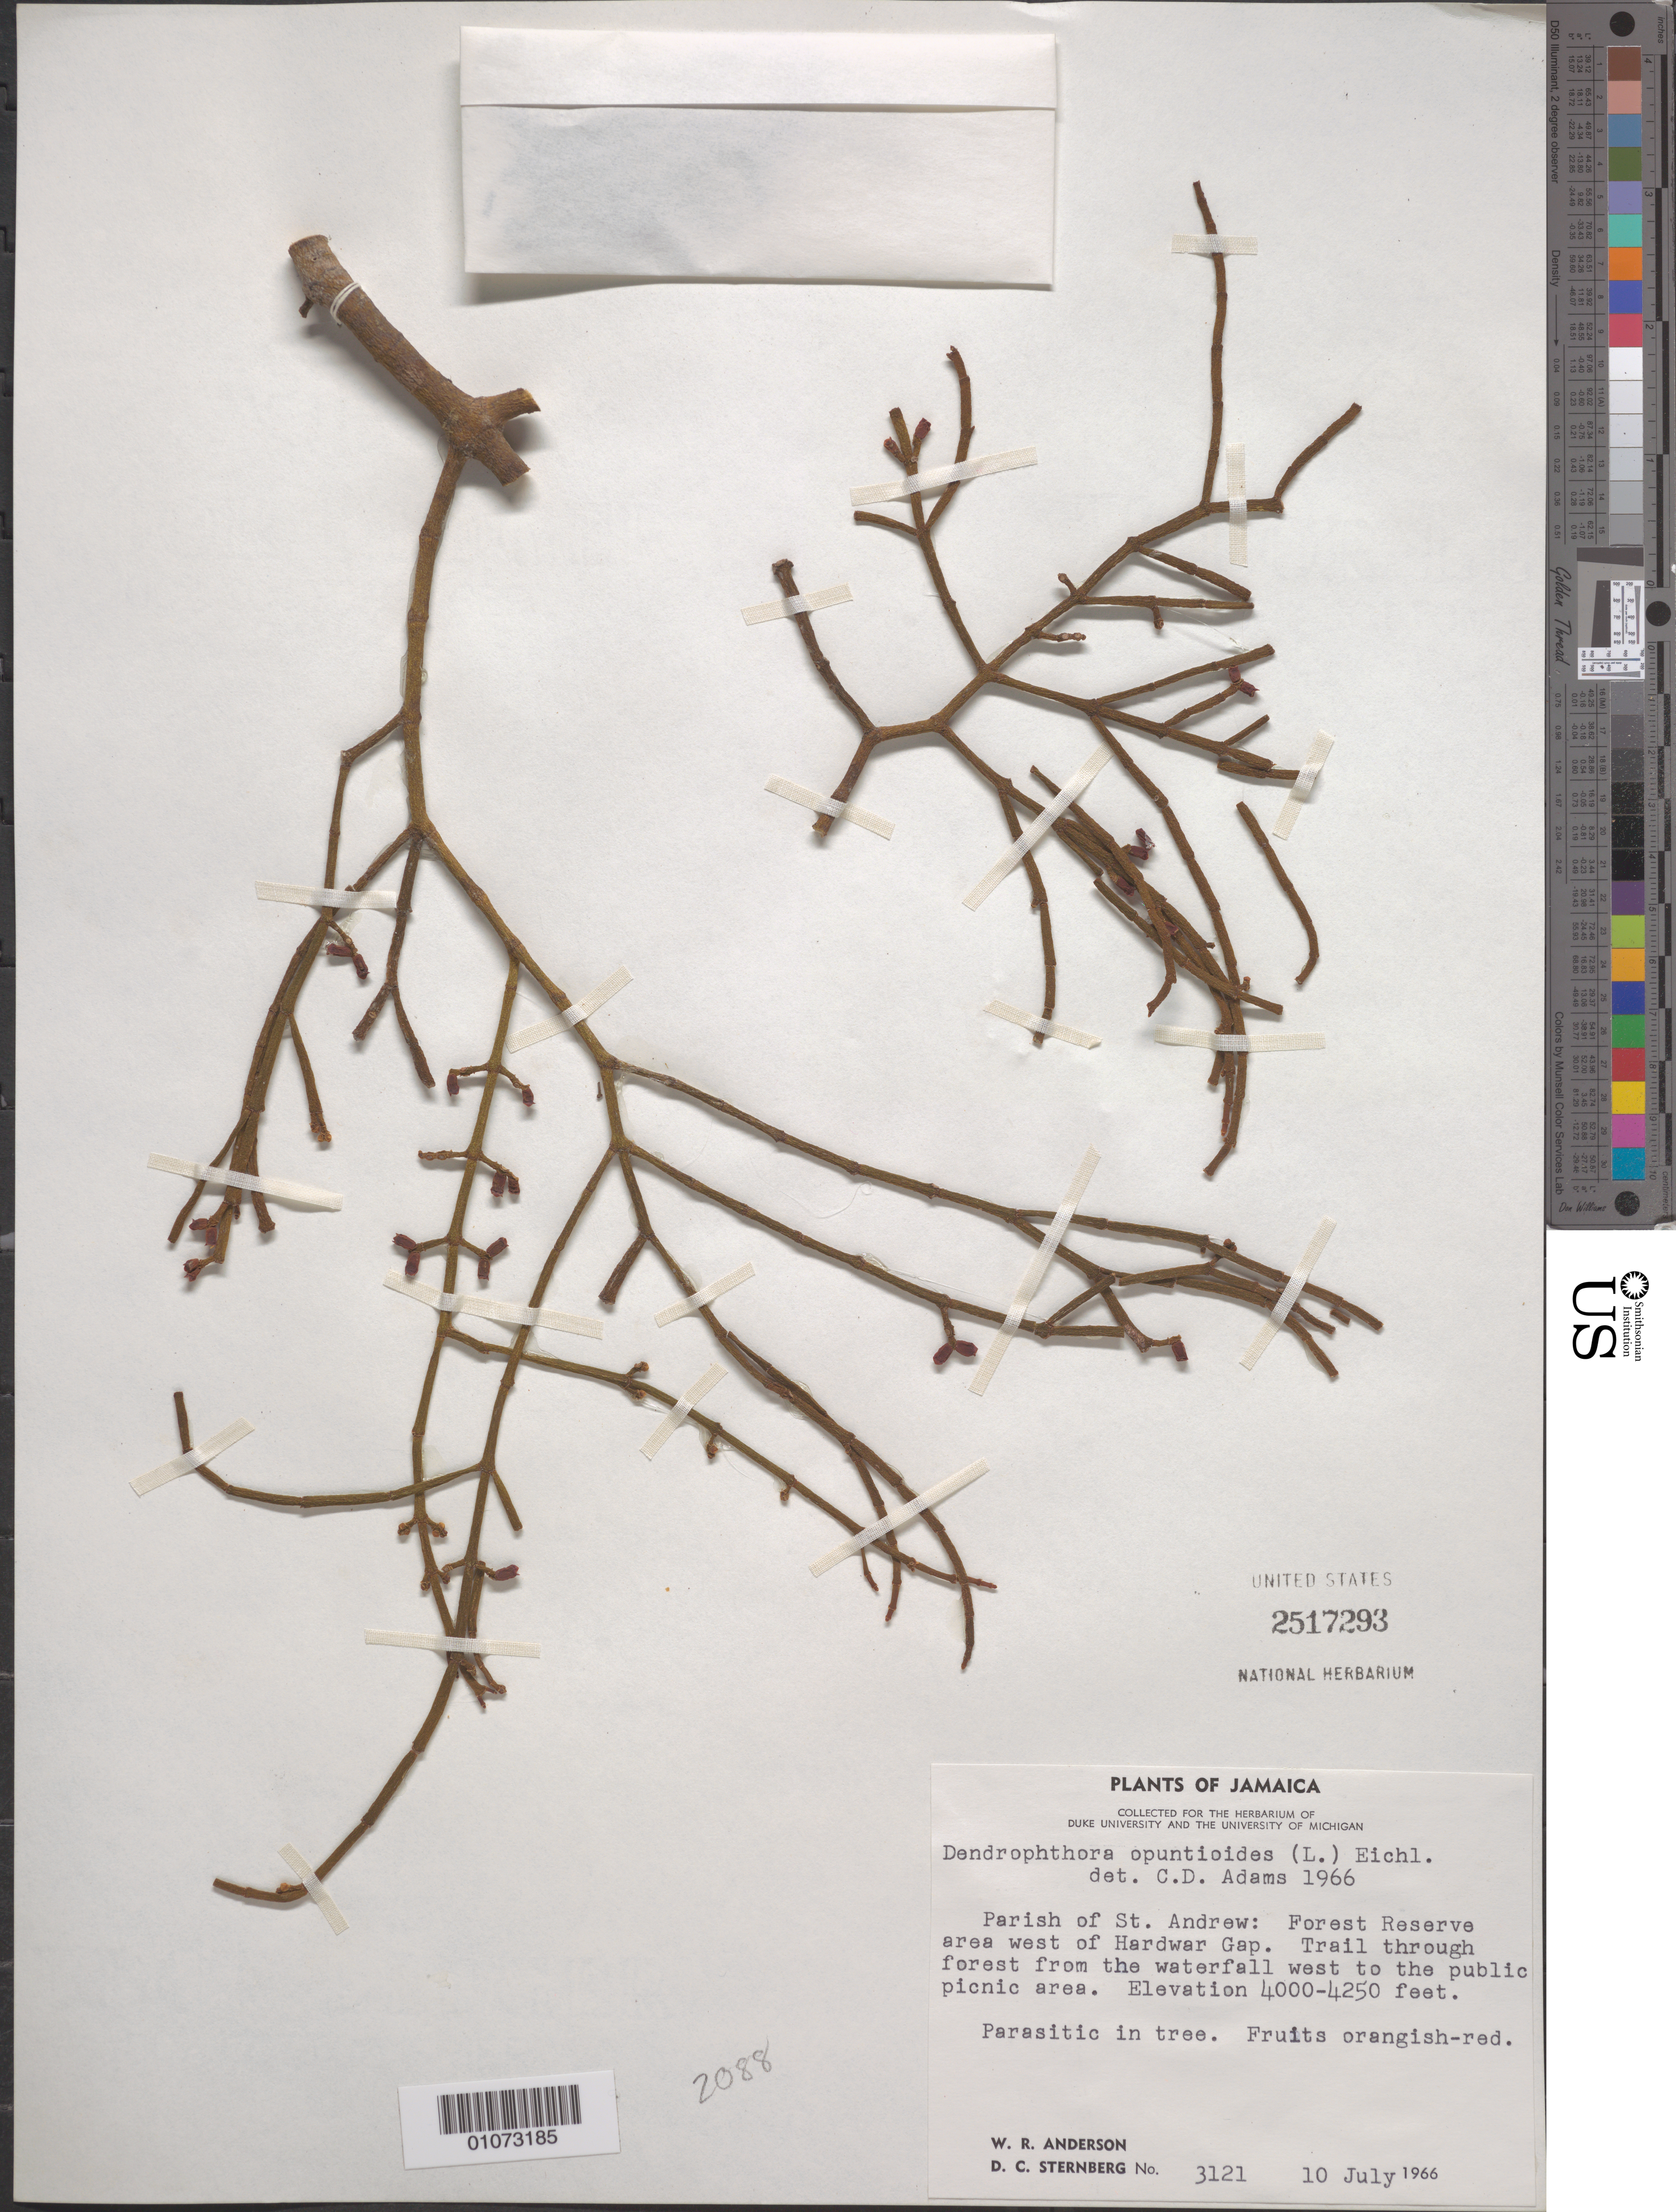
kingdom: Plantae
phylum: Tracheophyta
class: Magnoliopsida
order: Santalales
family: Viscaceae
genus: Dendrophthora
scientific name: Dendrophthora opuntioides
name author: (L.) Eichler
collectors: W. R. Anderson & D. Sternberg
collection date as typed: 10 Jul 1966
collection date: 1966-07-10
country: Jamaica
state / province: Saint Andrew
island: Jamaica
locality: Forest Reserve area west of Hardwar Gap. Trail through forest from the waterfall W to the public picnic area.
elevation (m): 1219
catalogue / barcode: US 3122088